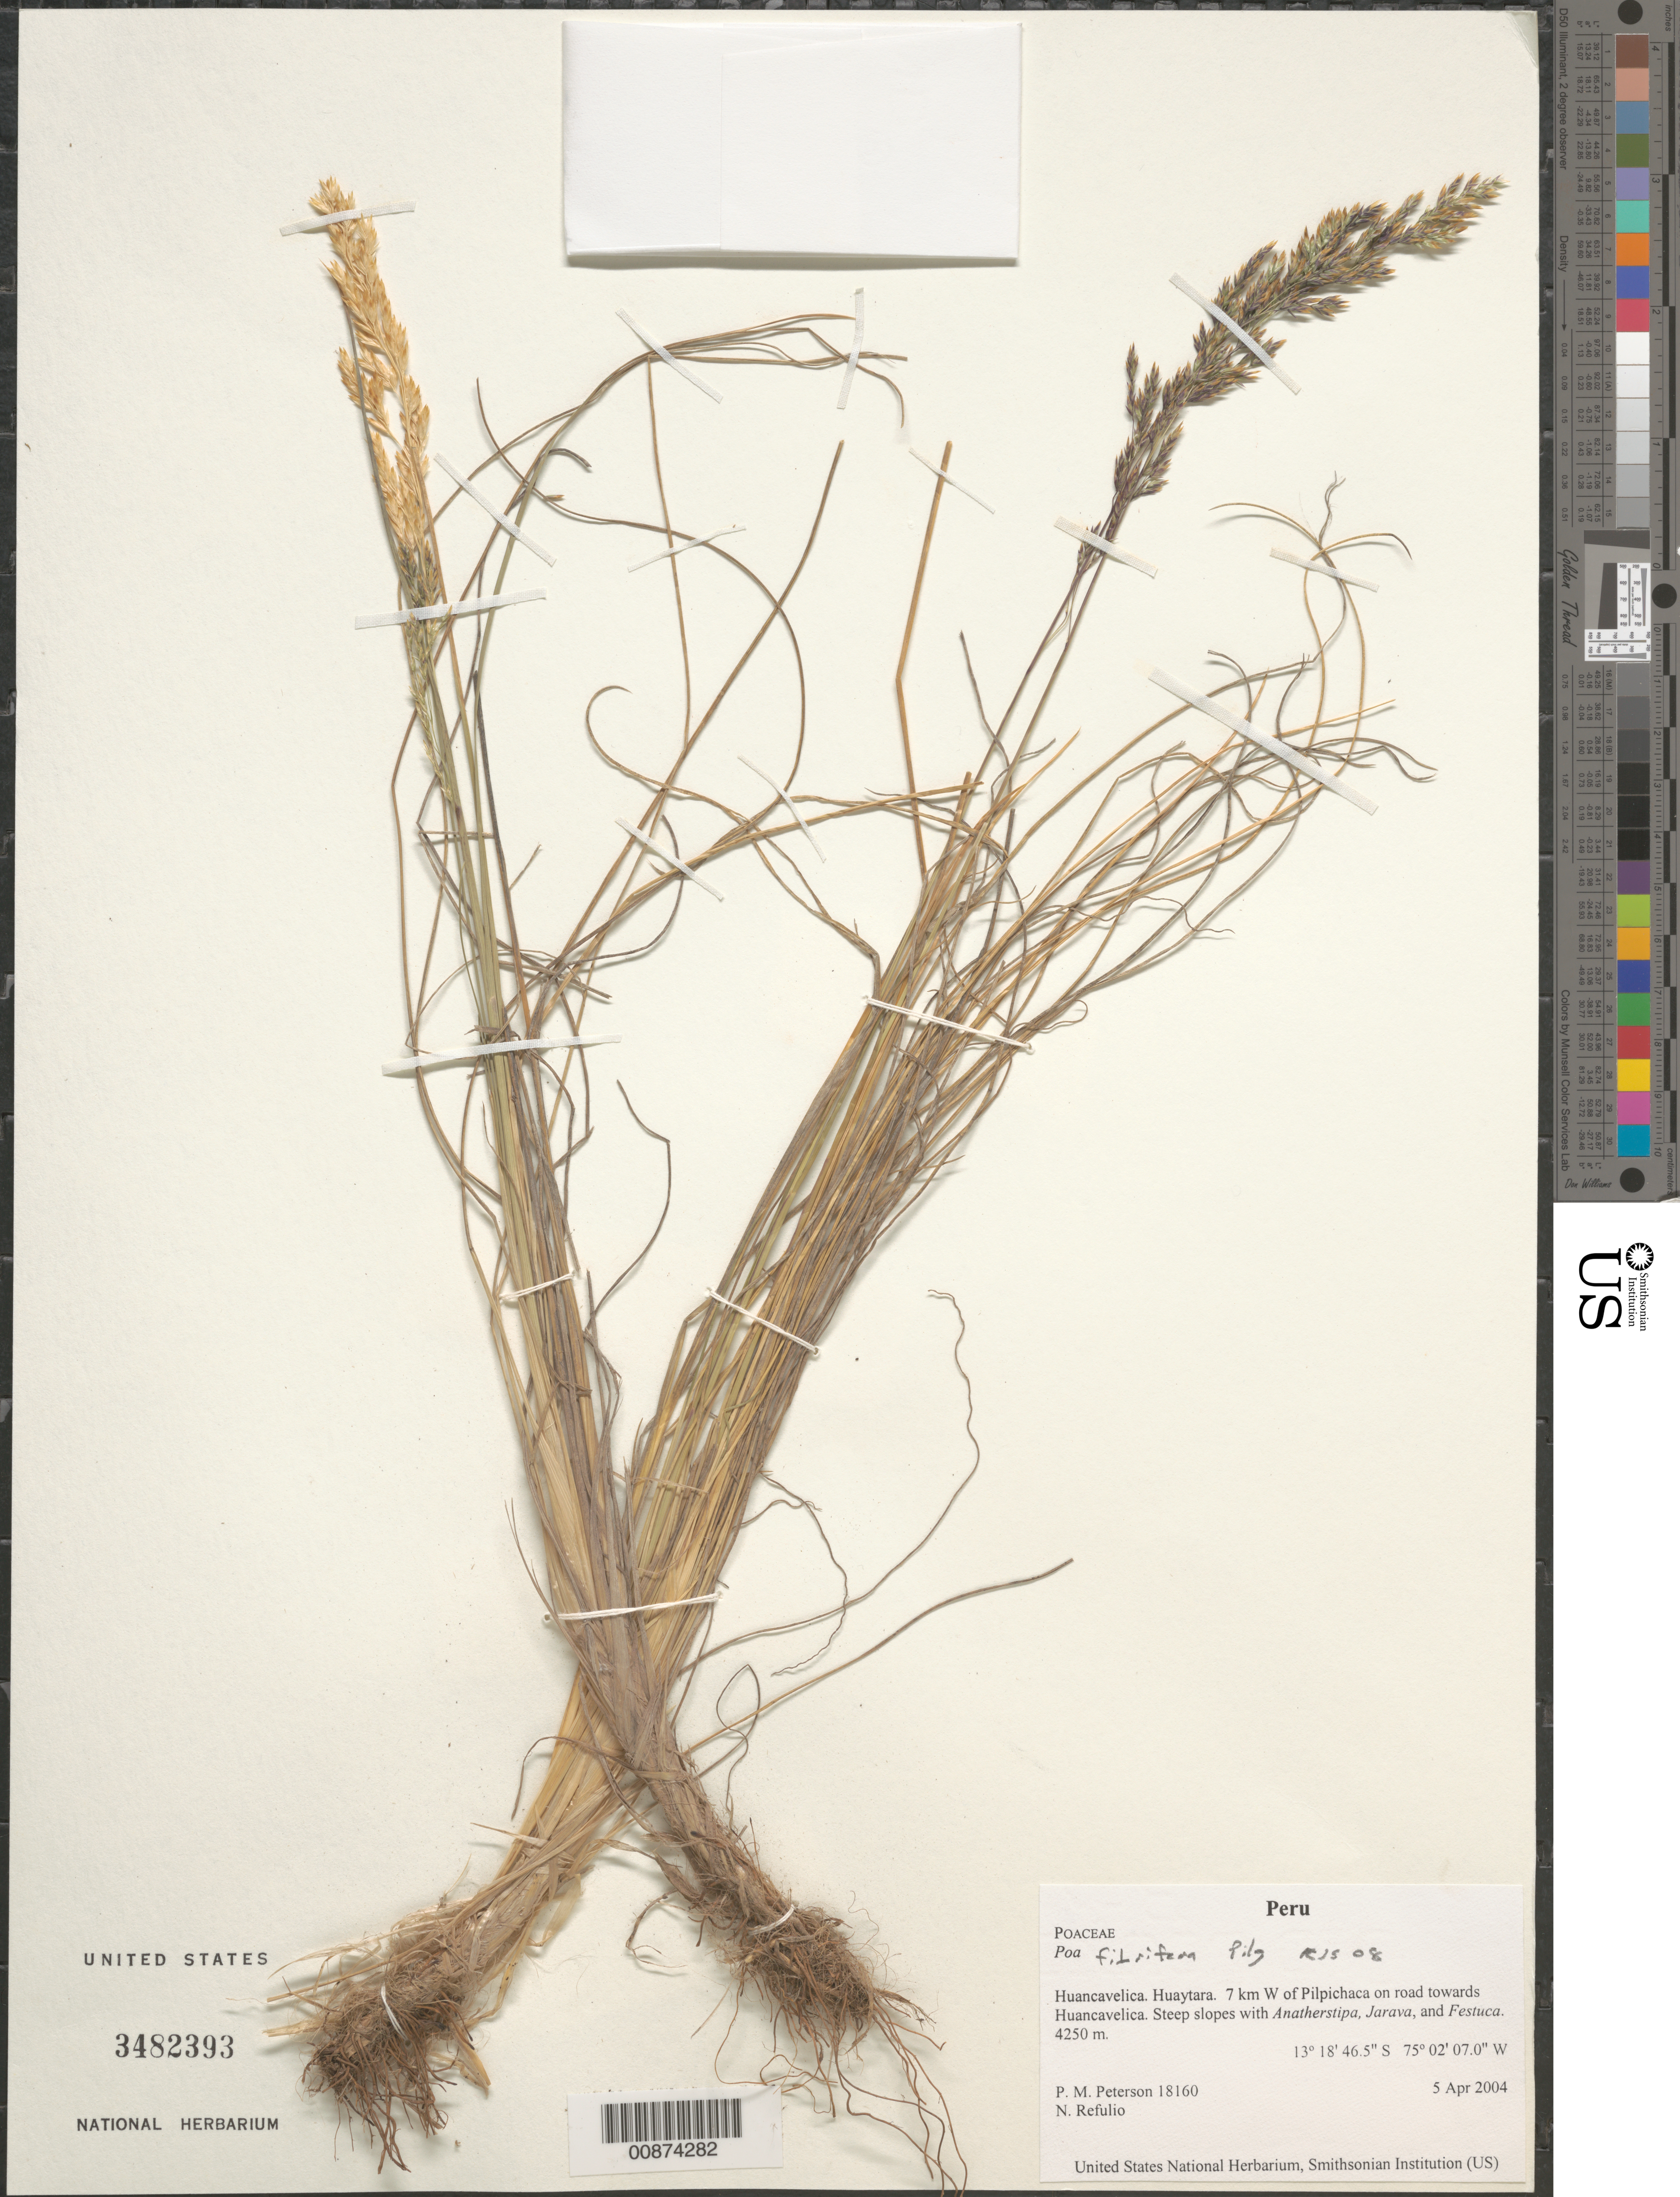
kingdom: Plantae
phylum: Tracheophyta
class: Liliopsida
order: Poales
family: Poaceae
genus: Poa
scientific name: Poa fibrifera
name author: Pilg.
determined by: Soreng, Robert J., Research Associate (BOT), Smithsonian Institution - National Museum of Natural History (UNITED STATES)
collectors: P. M. Peterson & N. Refulio-Rodríguez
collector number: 18160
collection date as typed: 05 Apr 2004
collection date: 2004-04-05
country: Peru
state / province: Huancavelica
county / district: Huaytara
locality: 7 km W of Pilpichaca on road towards Huancavelica. Steep slopes with Anatherstipa, Jarava, and Festuca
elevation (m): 4250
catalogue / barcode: US 3482393